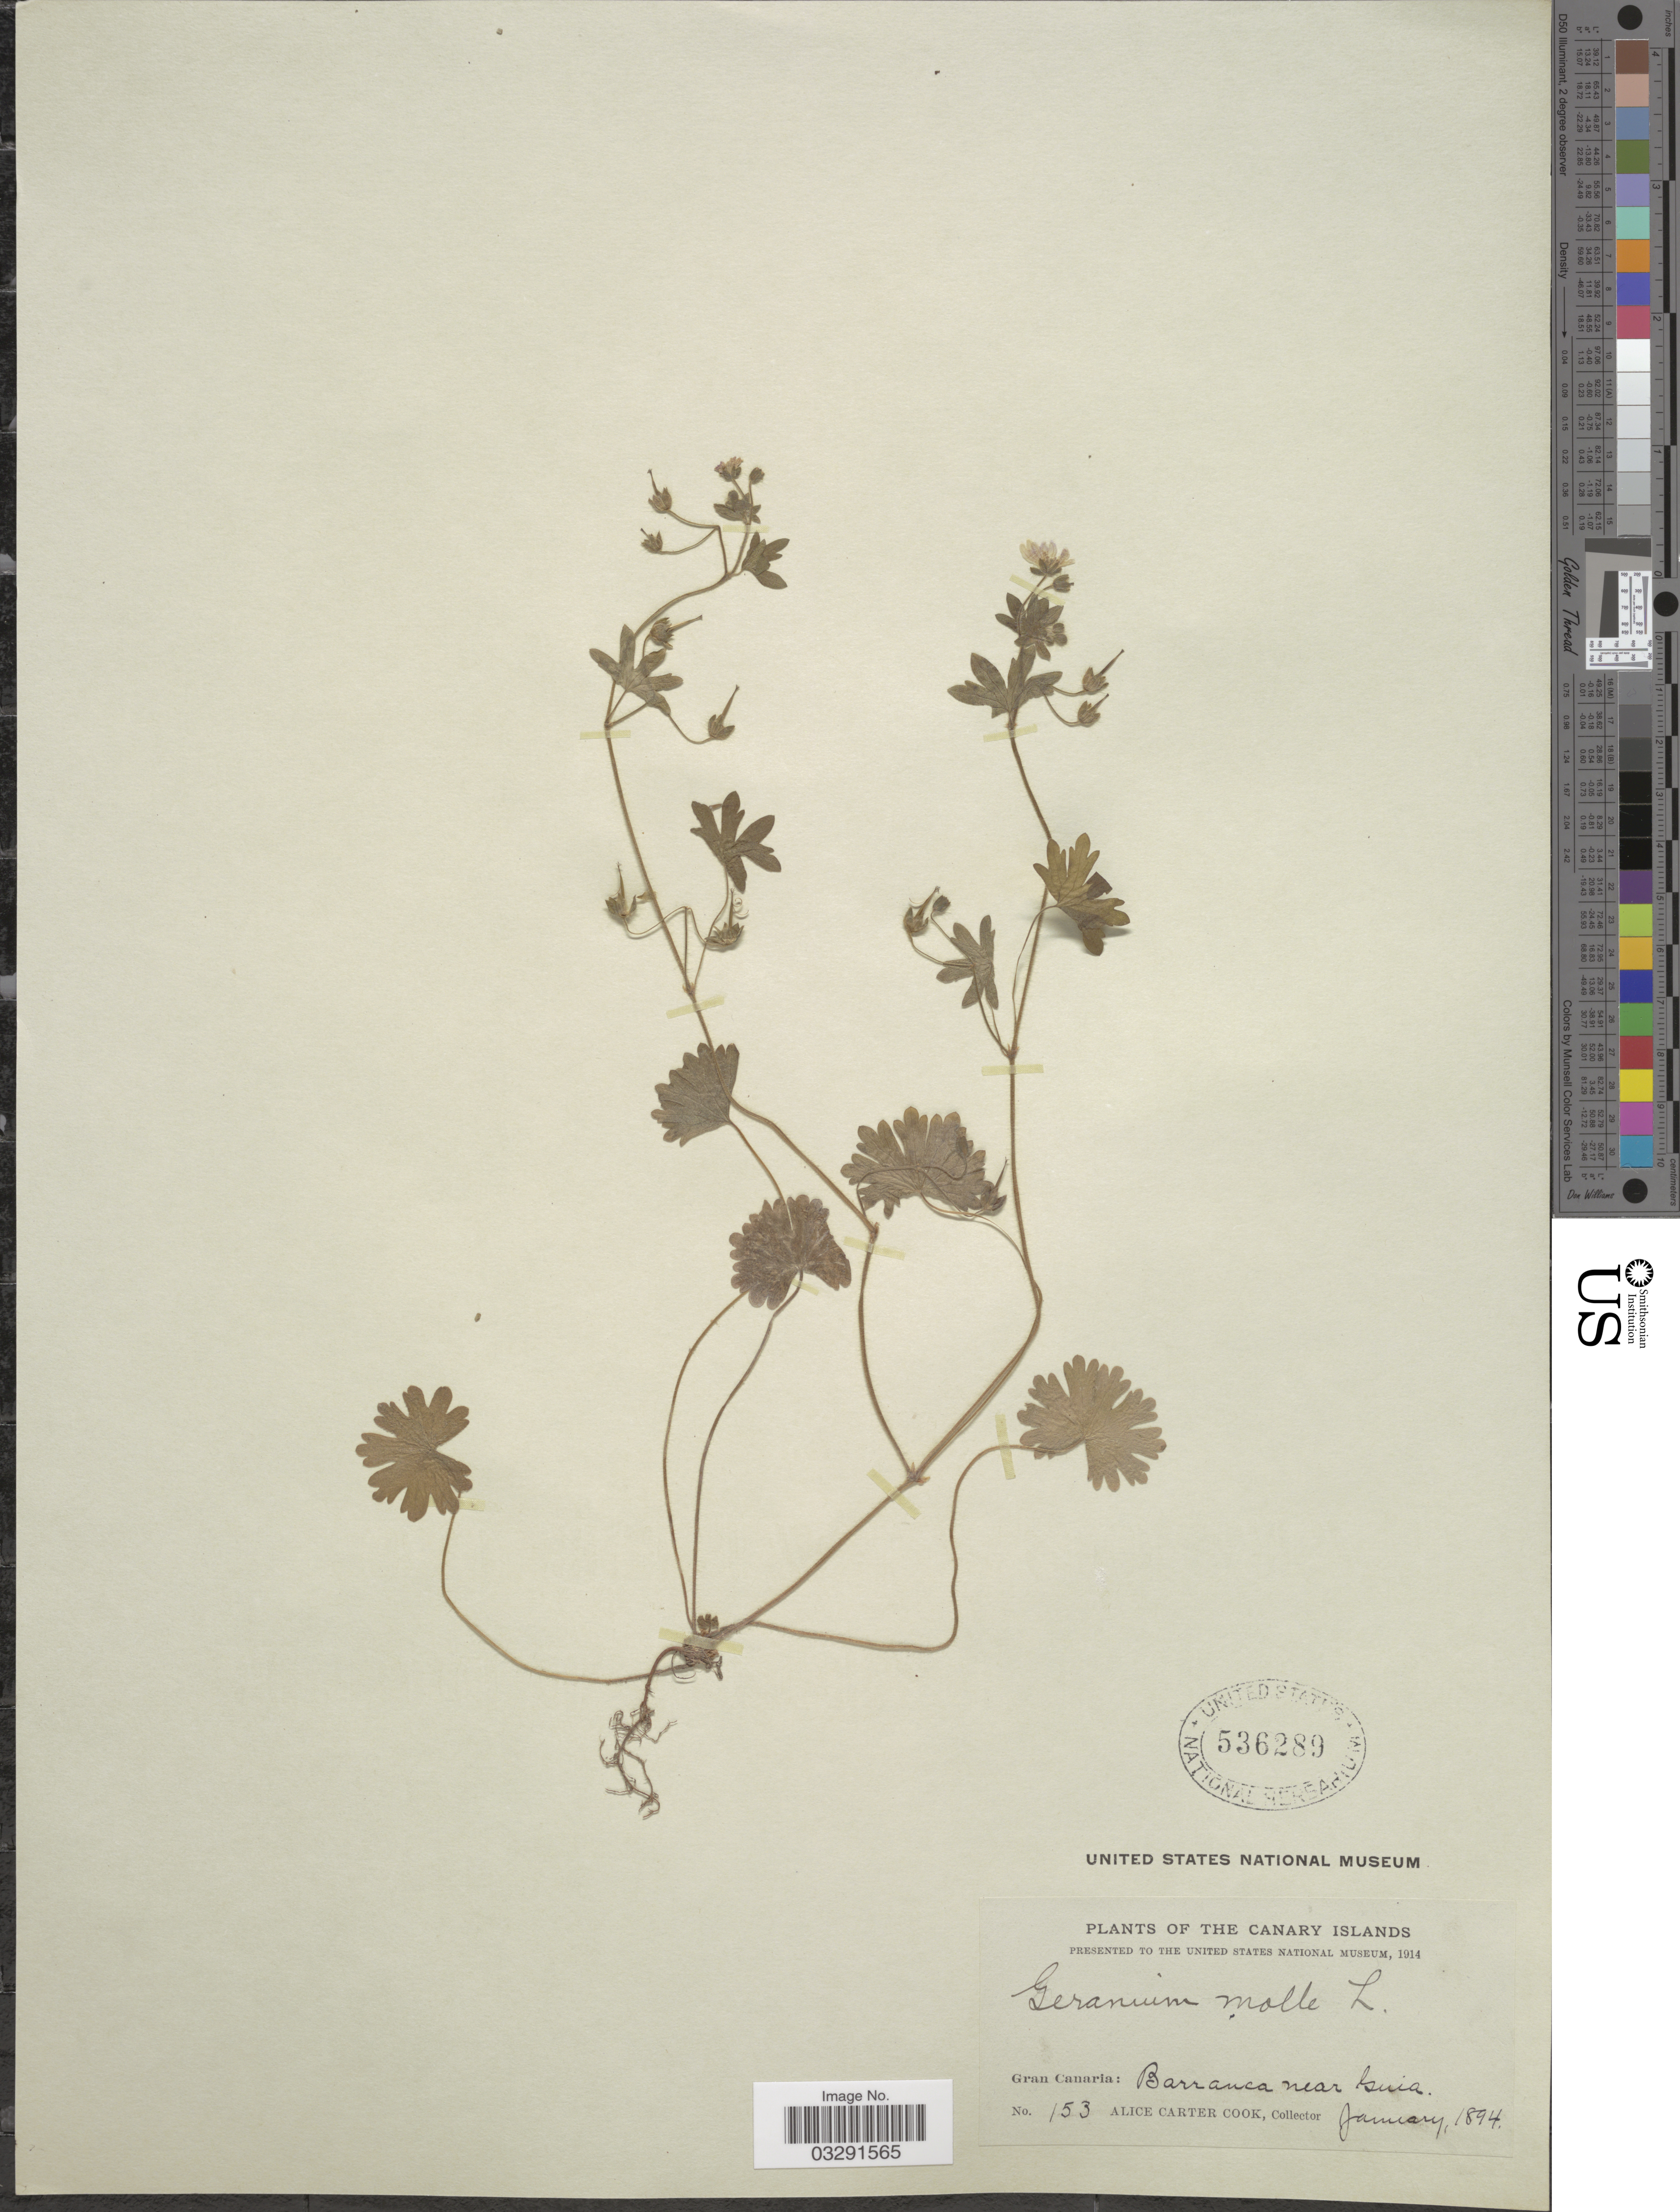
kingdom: Plantae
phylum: Tracheophyta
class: Magnoliopsida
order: Geraniales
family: Geraniaceae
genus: Geranium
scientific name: Geranium molle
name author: L.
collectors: Alice C. Cook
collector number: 153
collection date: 1894-01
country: Spain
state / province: Canarias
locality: The Canary Islands. Gran Canaria: Barranca near Guia.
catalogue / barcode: US 536289